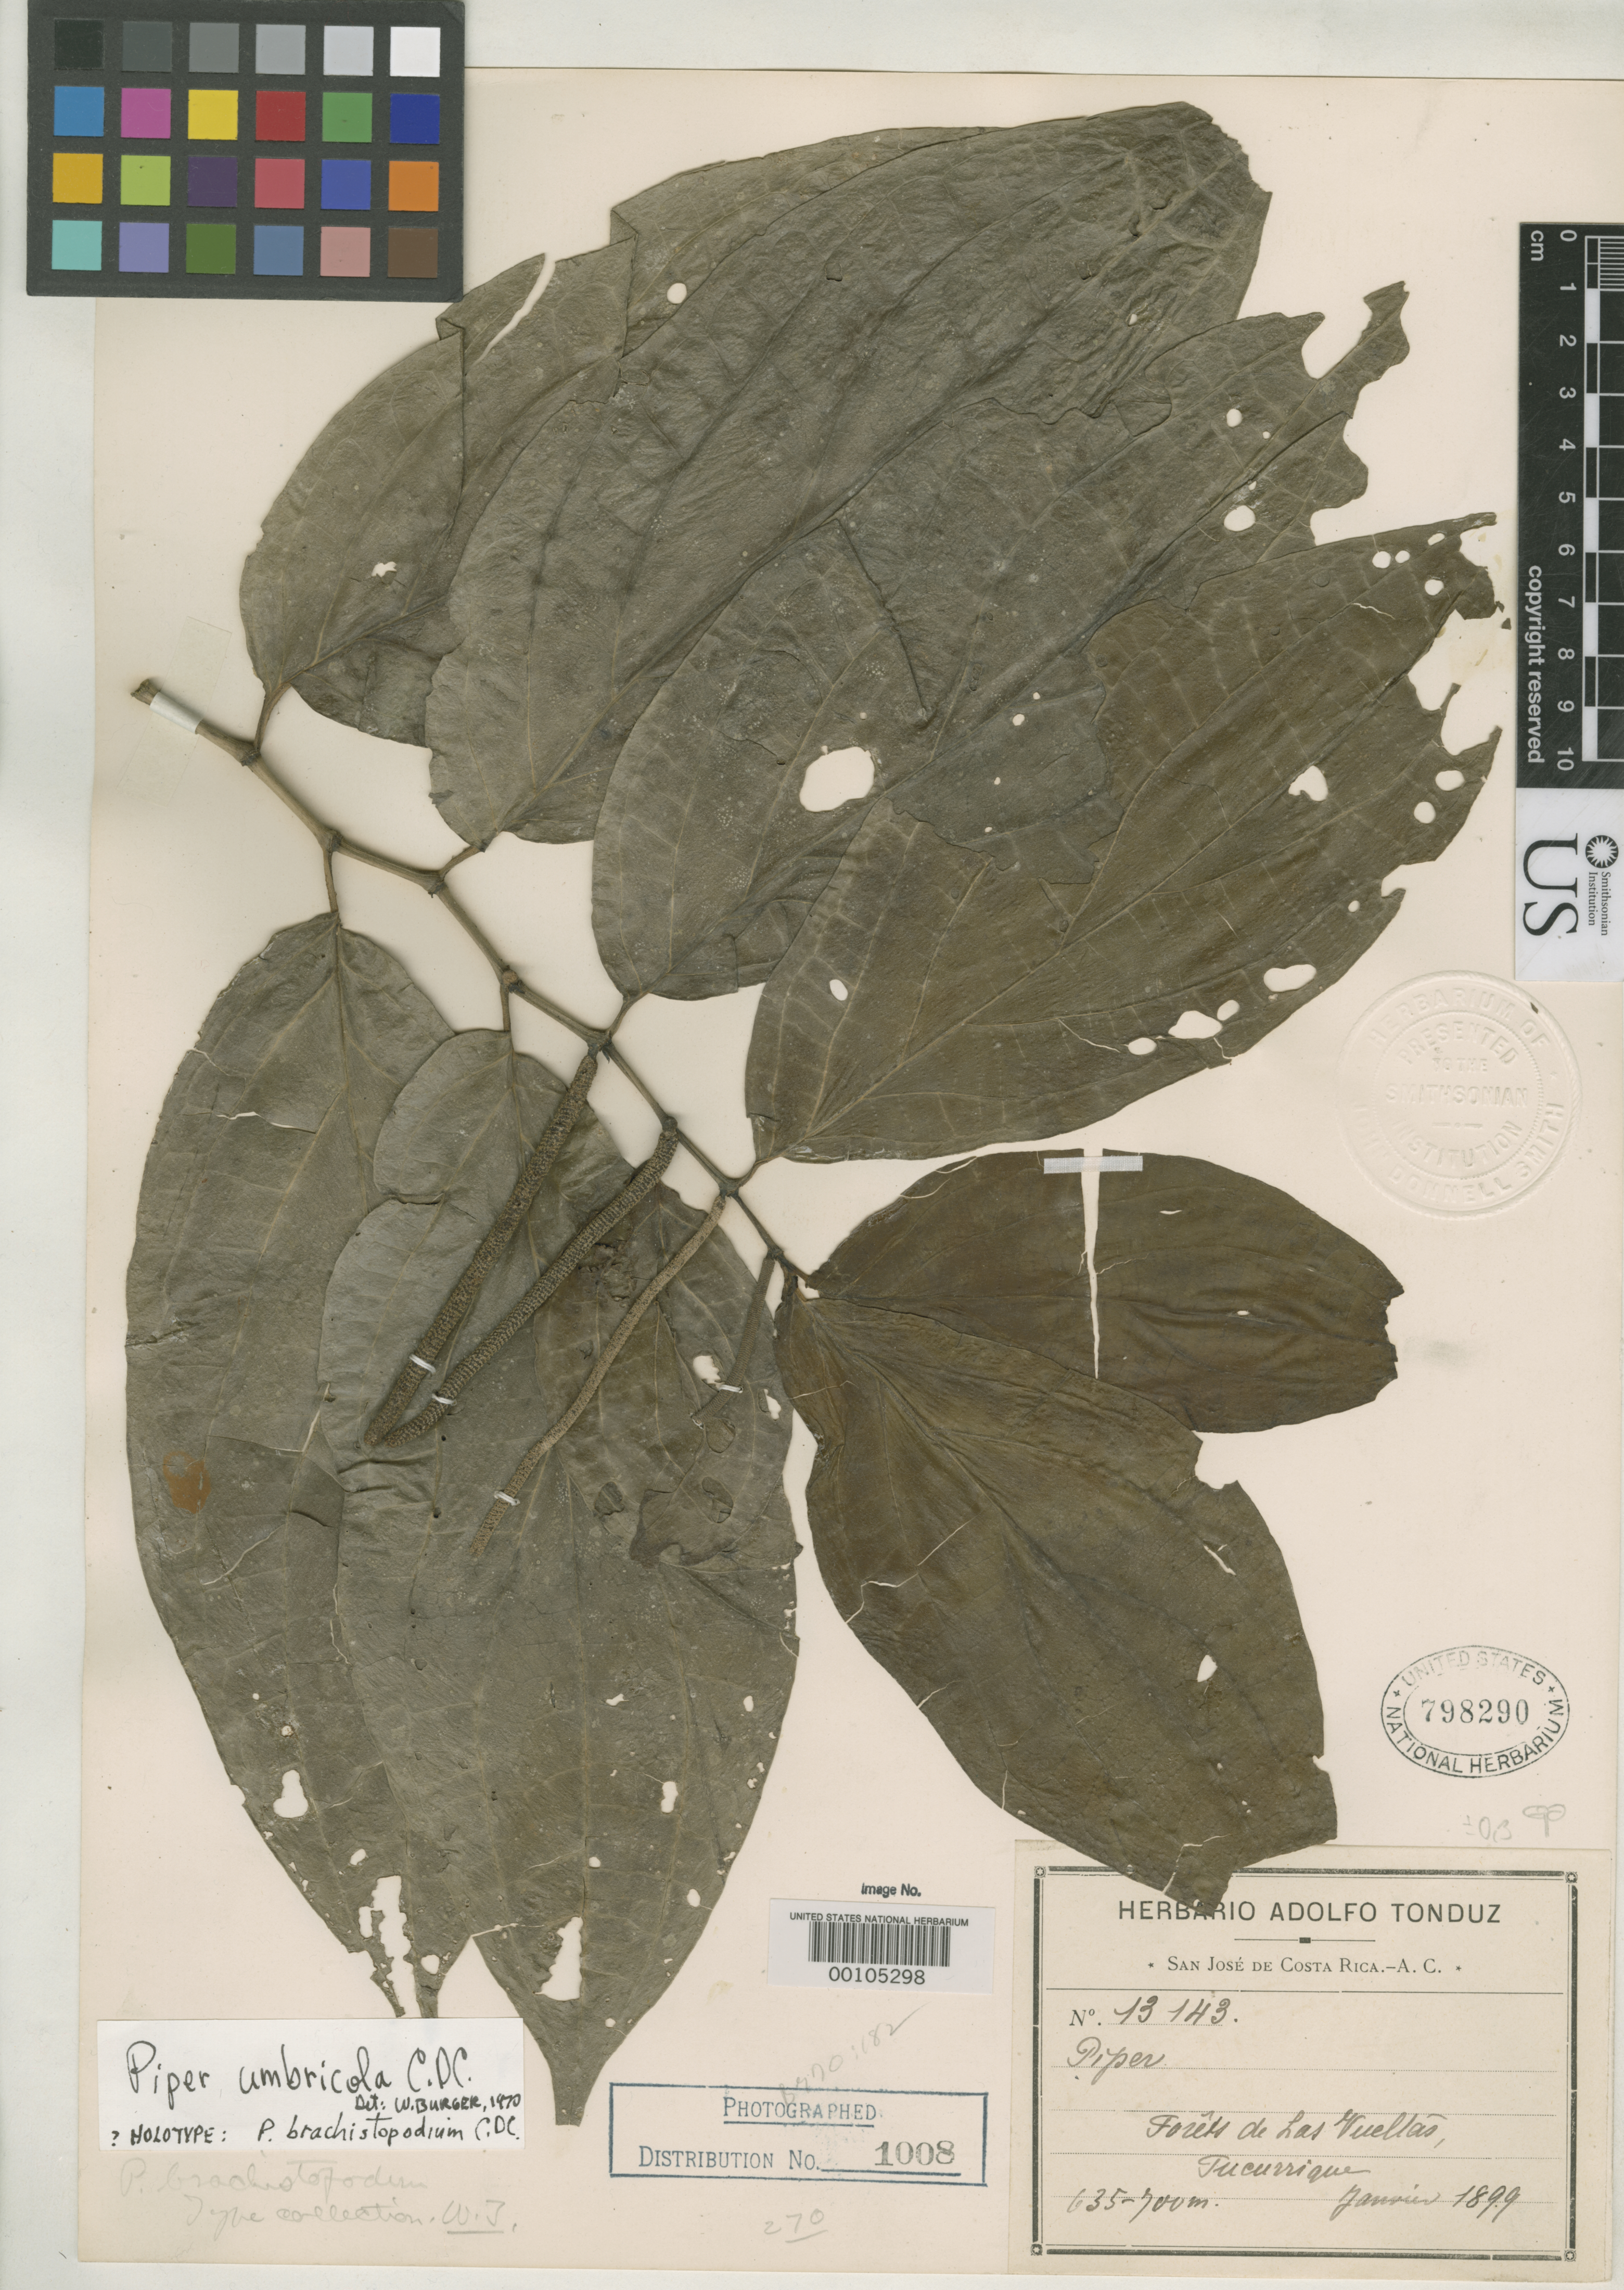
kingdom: Plantae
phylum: Tracheophyta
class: Magnoliopsida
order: Piperales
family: Piperaceae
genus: Piper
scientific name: Piper brachistopodum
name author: C. DC.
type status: Isotype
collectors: A. Tonduz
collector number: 13143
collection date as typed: Jan 1899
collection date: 1899-01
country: Costa Rica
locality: Vueltas, Tucurrique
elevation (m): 635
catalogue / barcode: US 798290